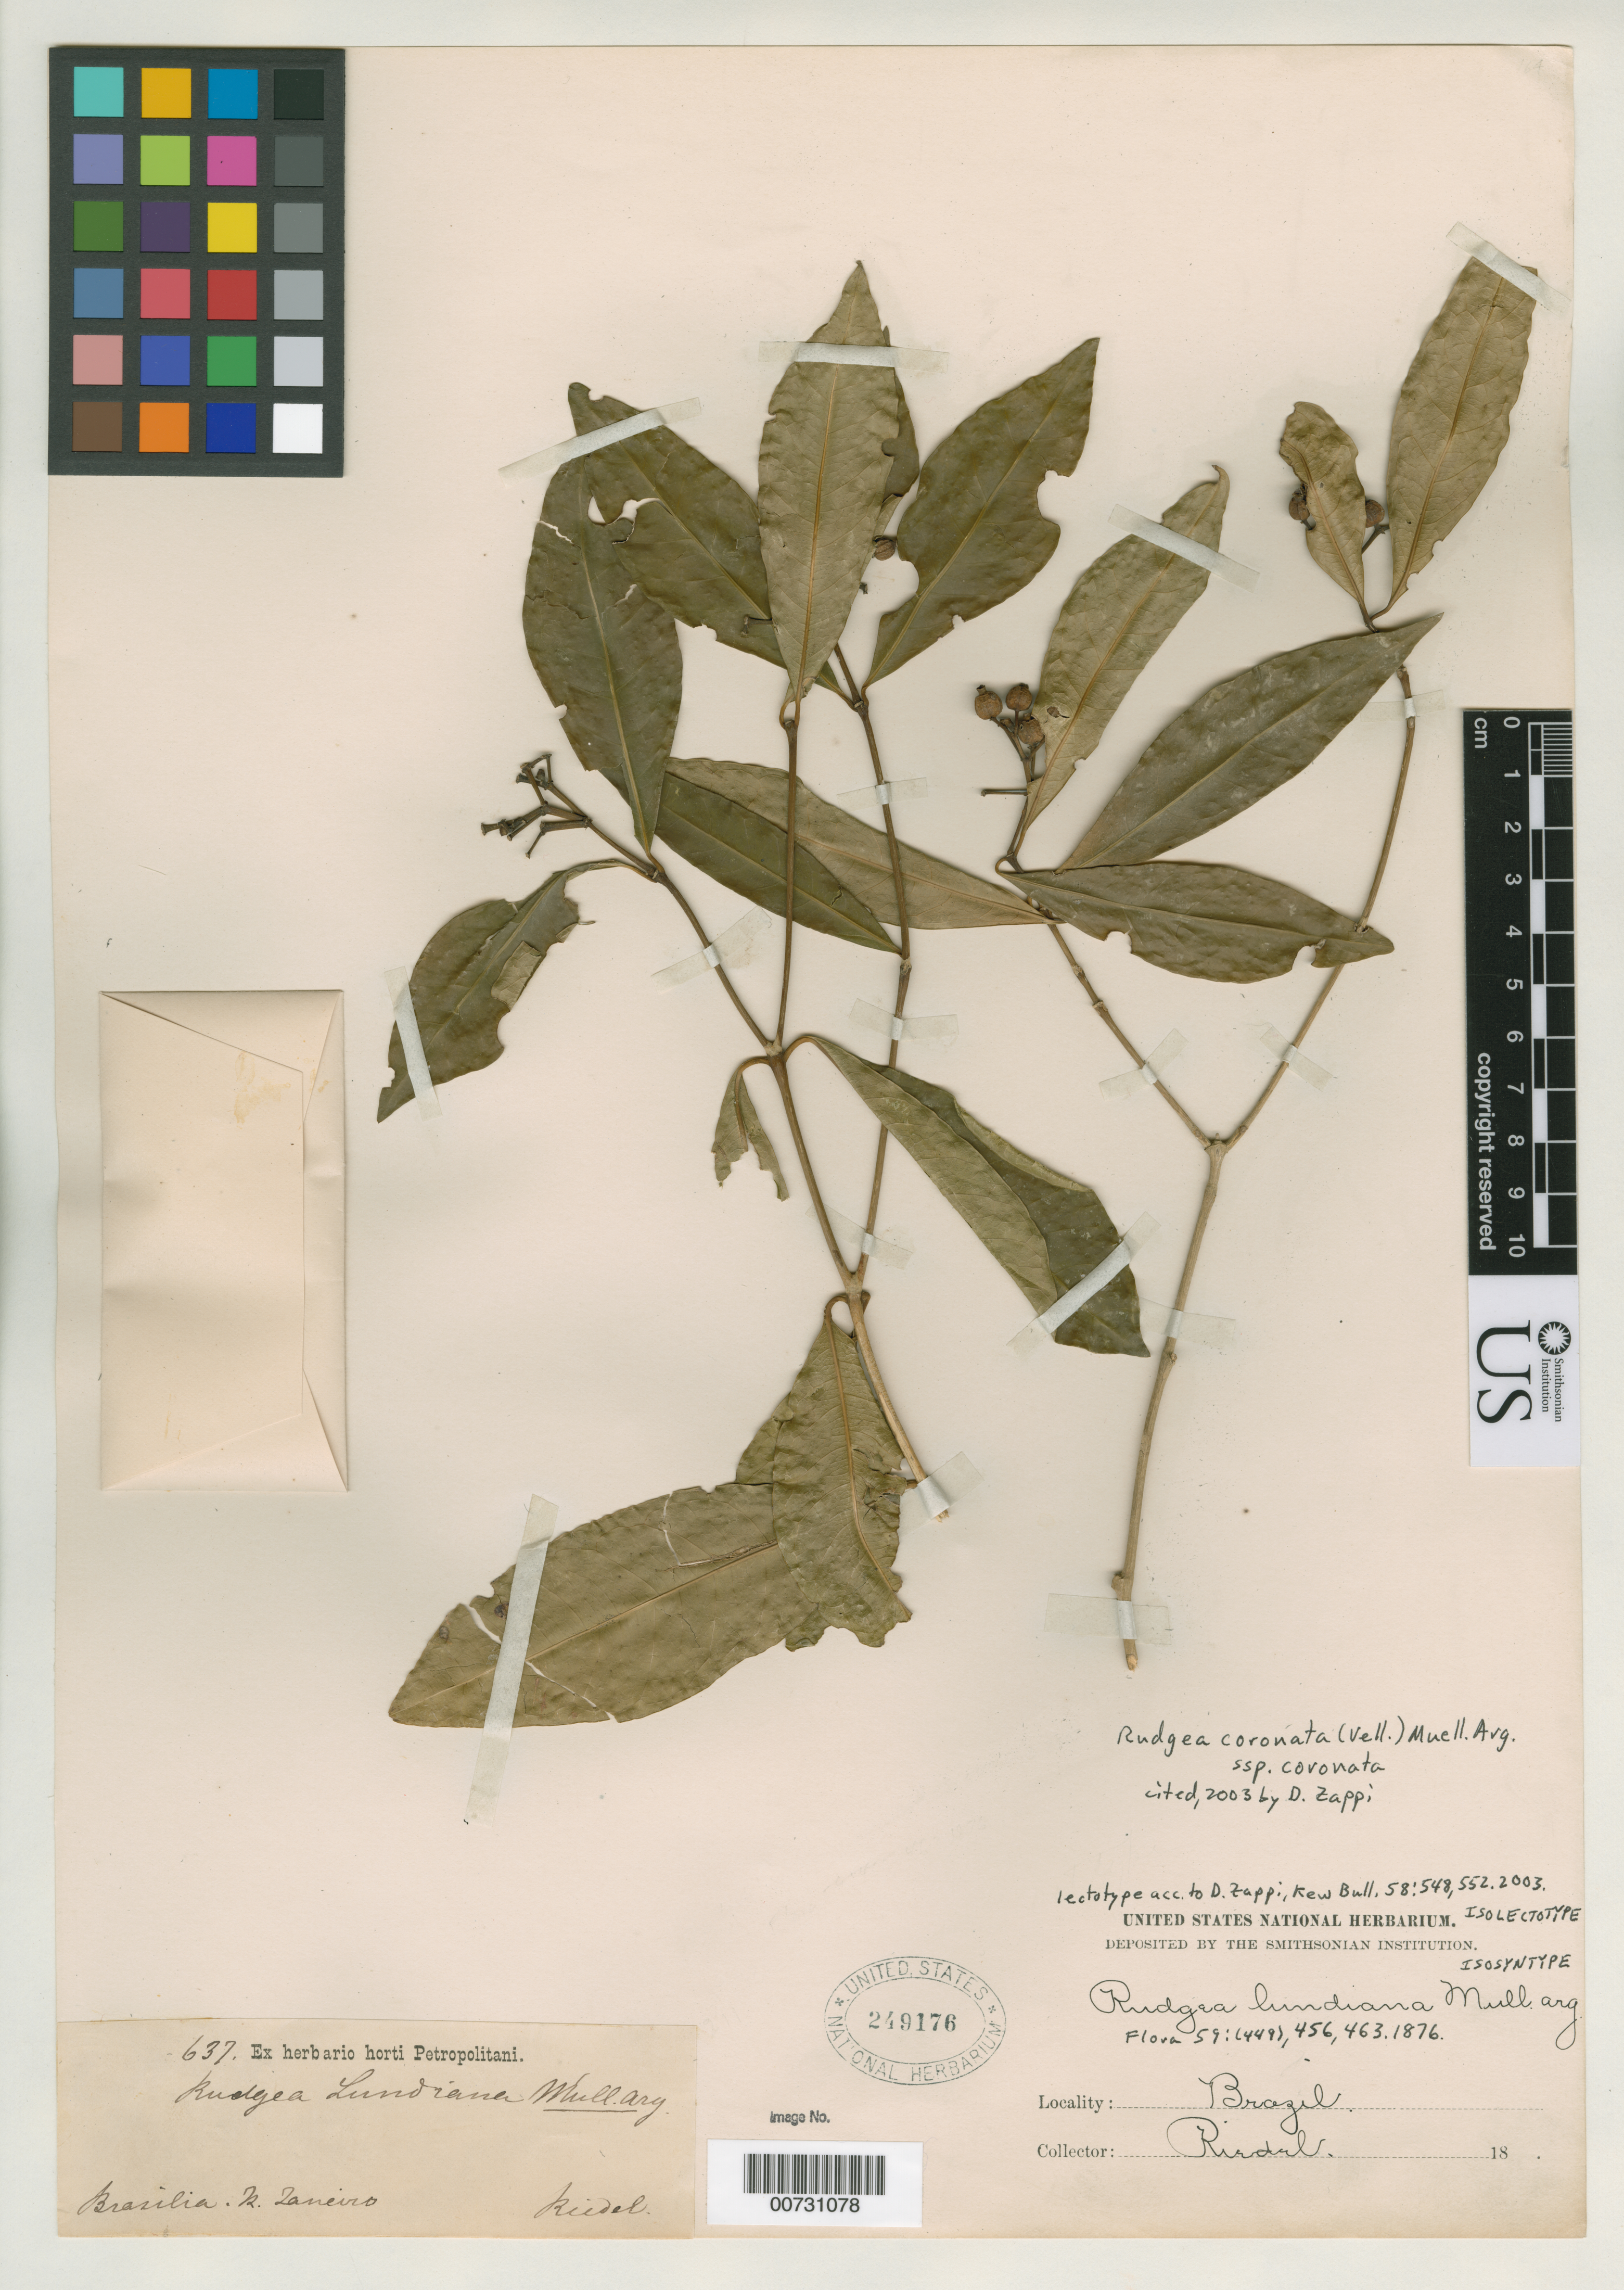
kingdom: Plantae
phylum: Tracheophyta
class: Magnoliopsida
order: Gentianales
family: Rubiaceae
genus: Rudgea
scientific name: Rudgea lundiana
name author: Müll. Arg.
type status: Isolectotype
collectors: L. Riedel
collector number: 637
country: Brazil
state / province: Rio de Janeiro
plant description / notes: Cited 2003 by D. Zappi.; Isolectotype and isosyntype.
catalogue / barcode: US 249176